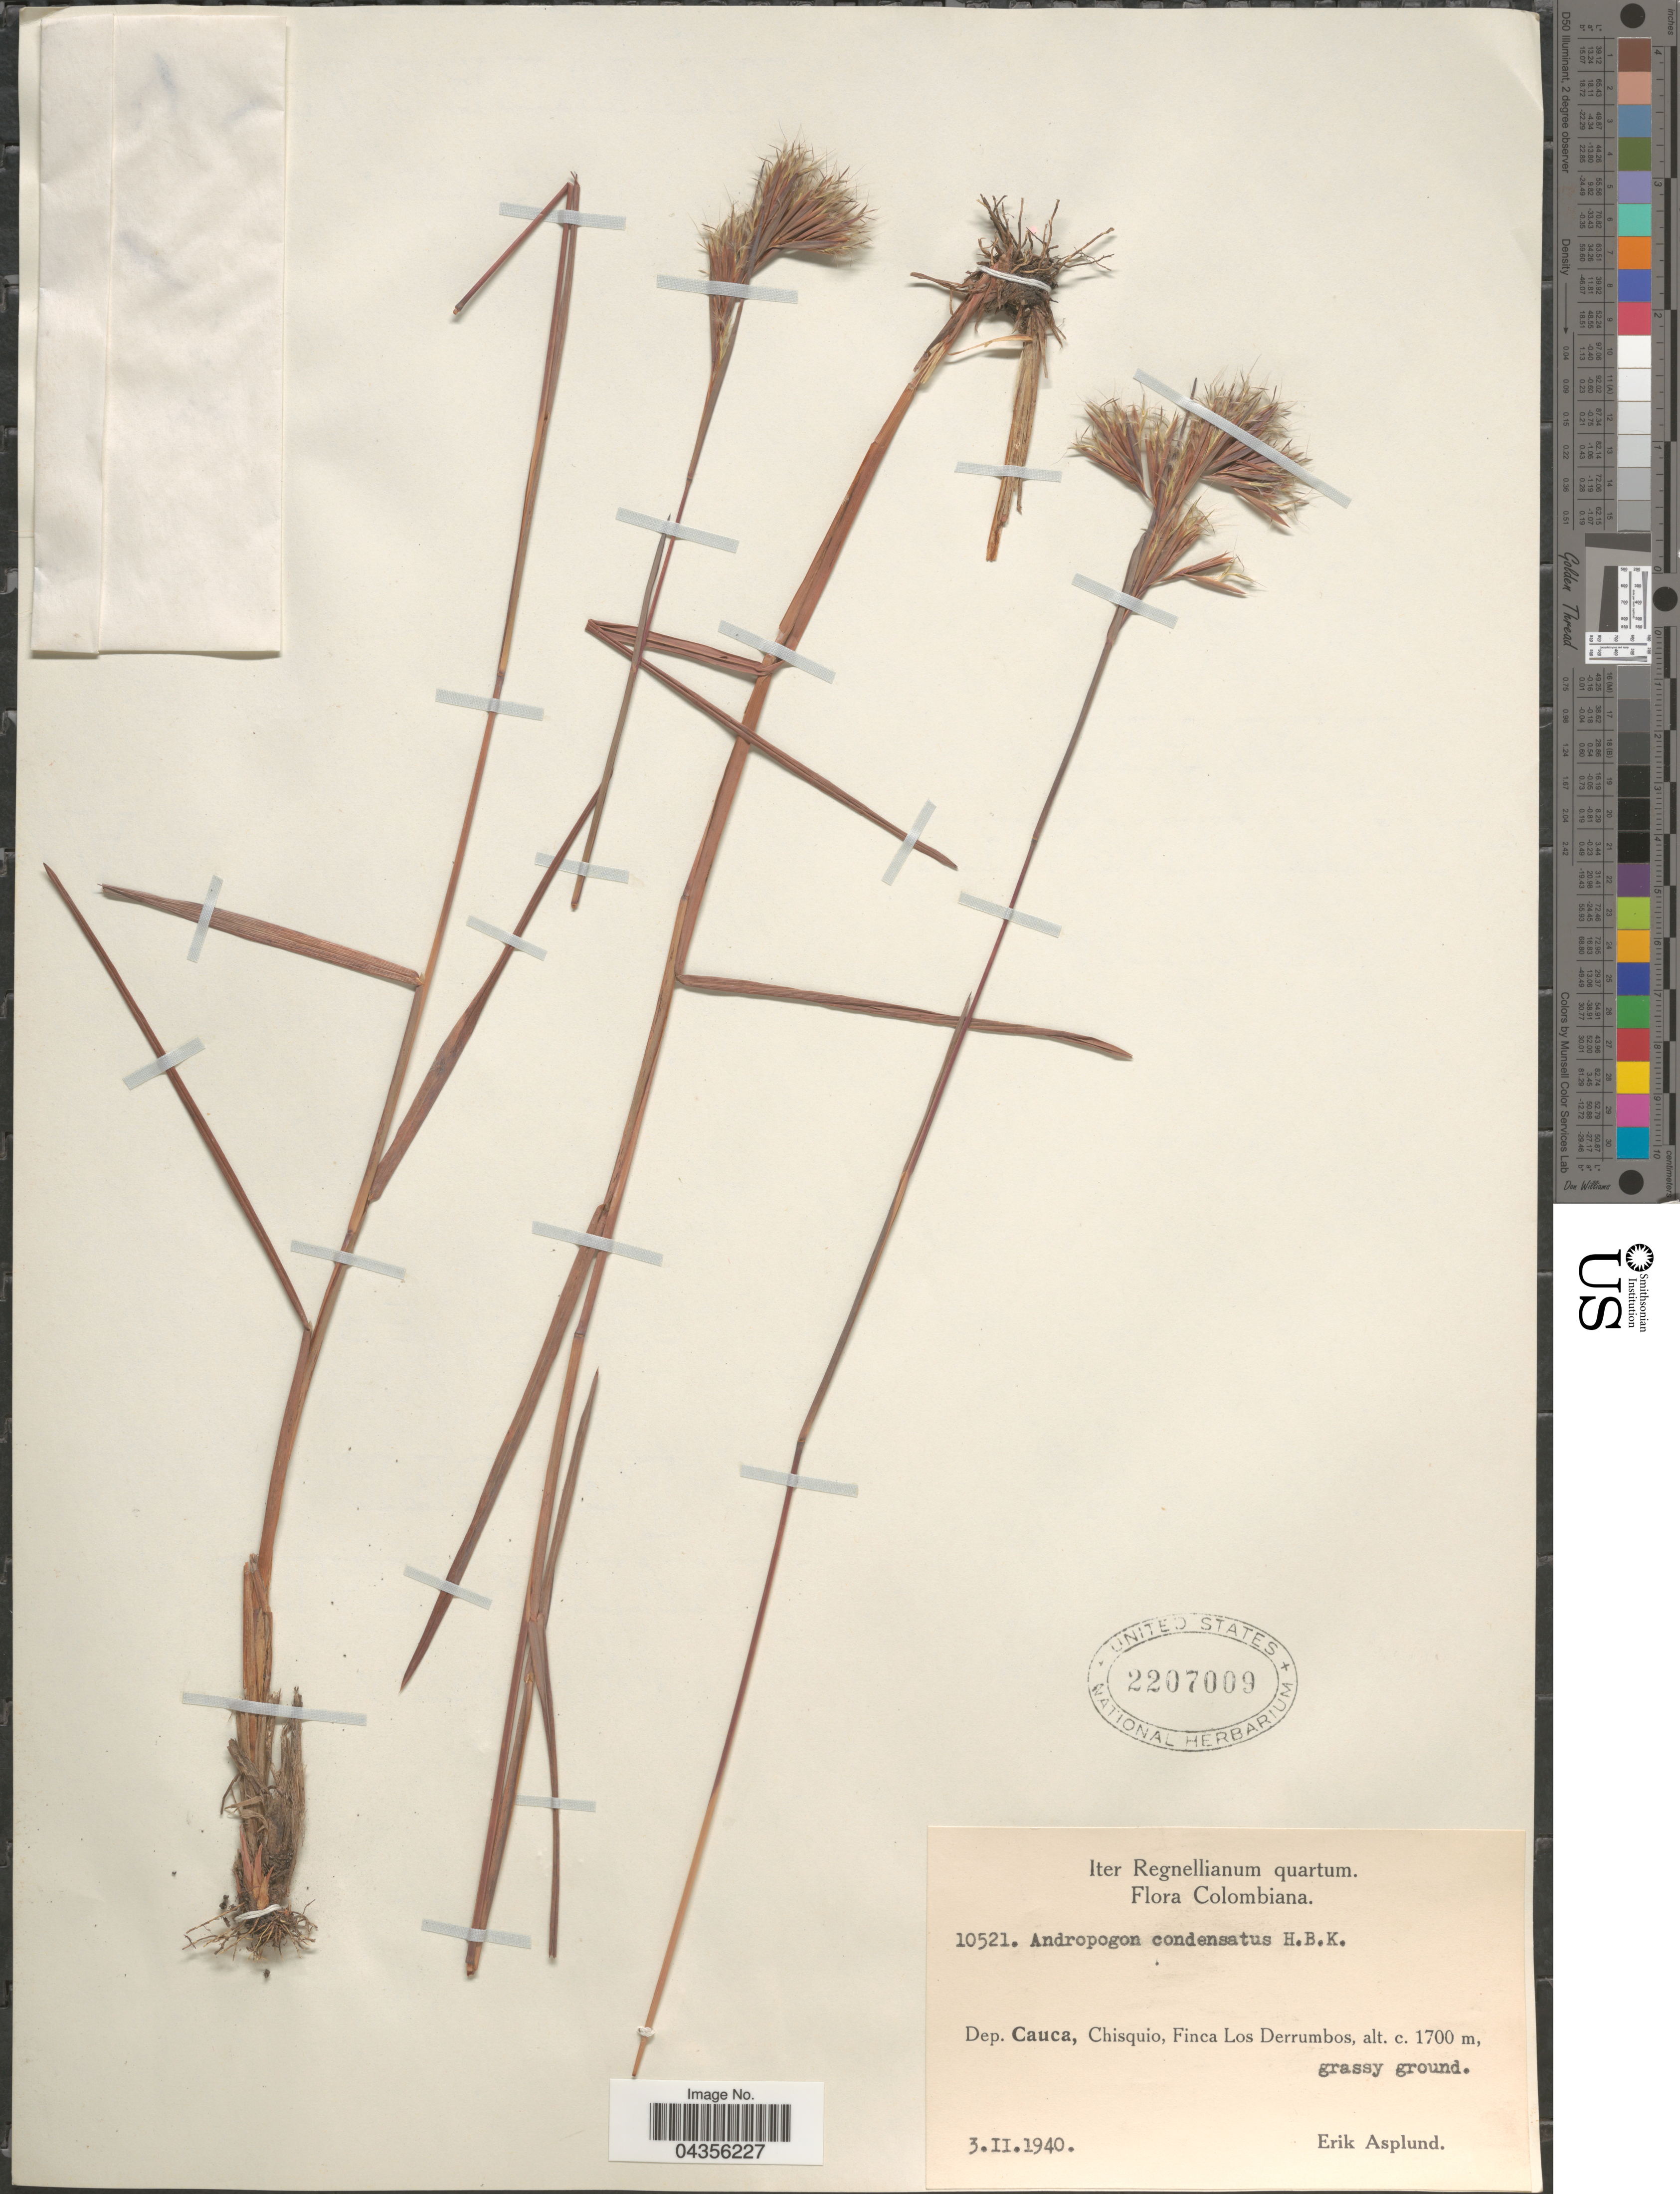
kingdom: Plantae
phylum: Tracheophyta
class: Liliopsida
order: Poales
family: Poaceae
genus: Schizachyrium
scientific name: Schizachyrium condensatum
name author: (Kunth) Nees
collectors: E. Asplund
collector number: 10521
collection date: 1940-02-03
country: Colombia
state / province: Cauca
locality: Dep. Cauca, Chisquio, Finca Los Derrumbos.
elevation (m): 1700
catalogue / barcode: US 2207009